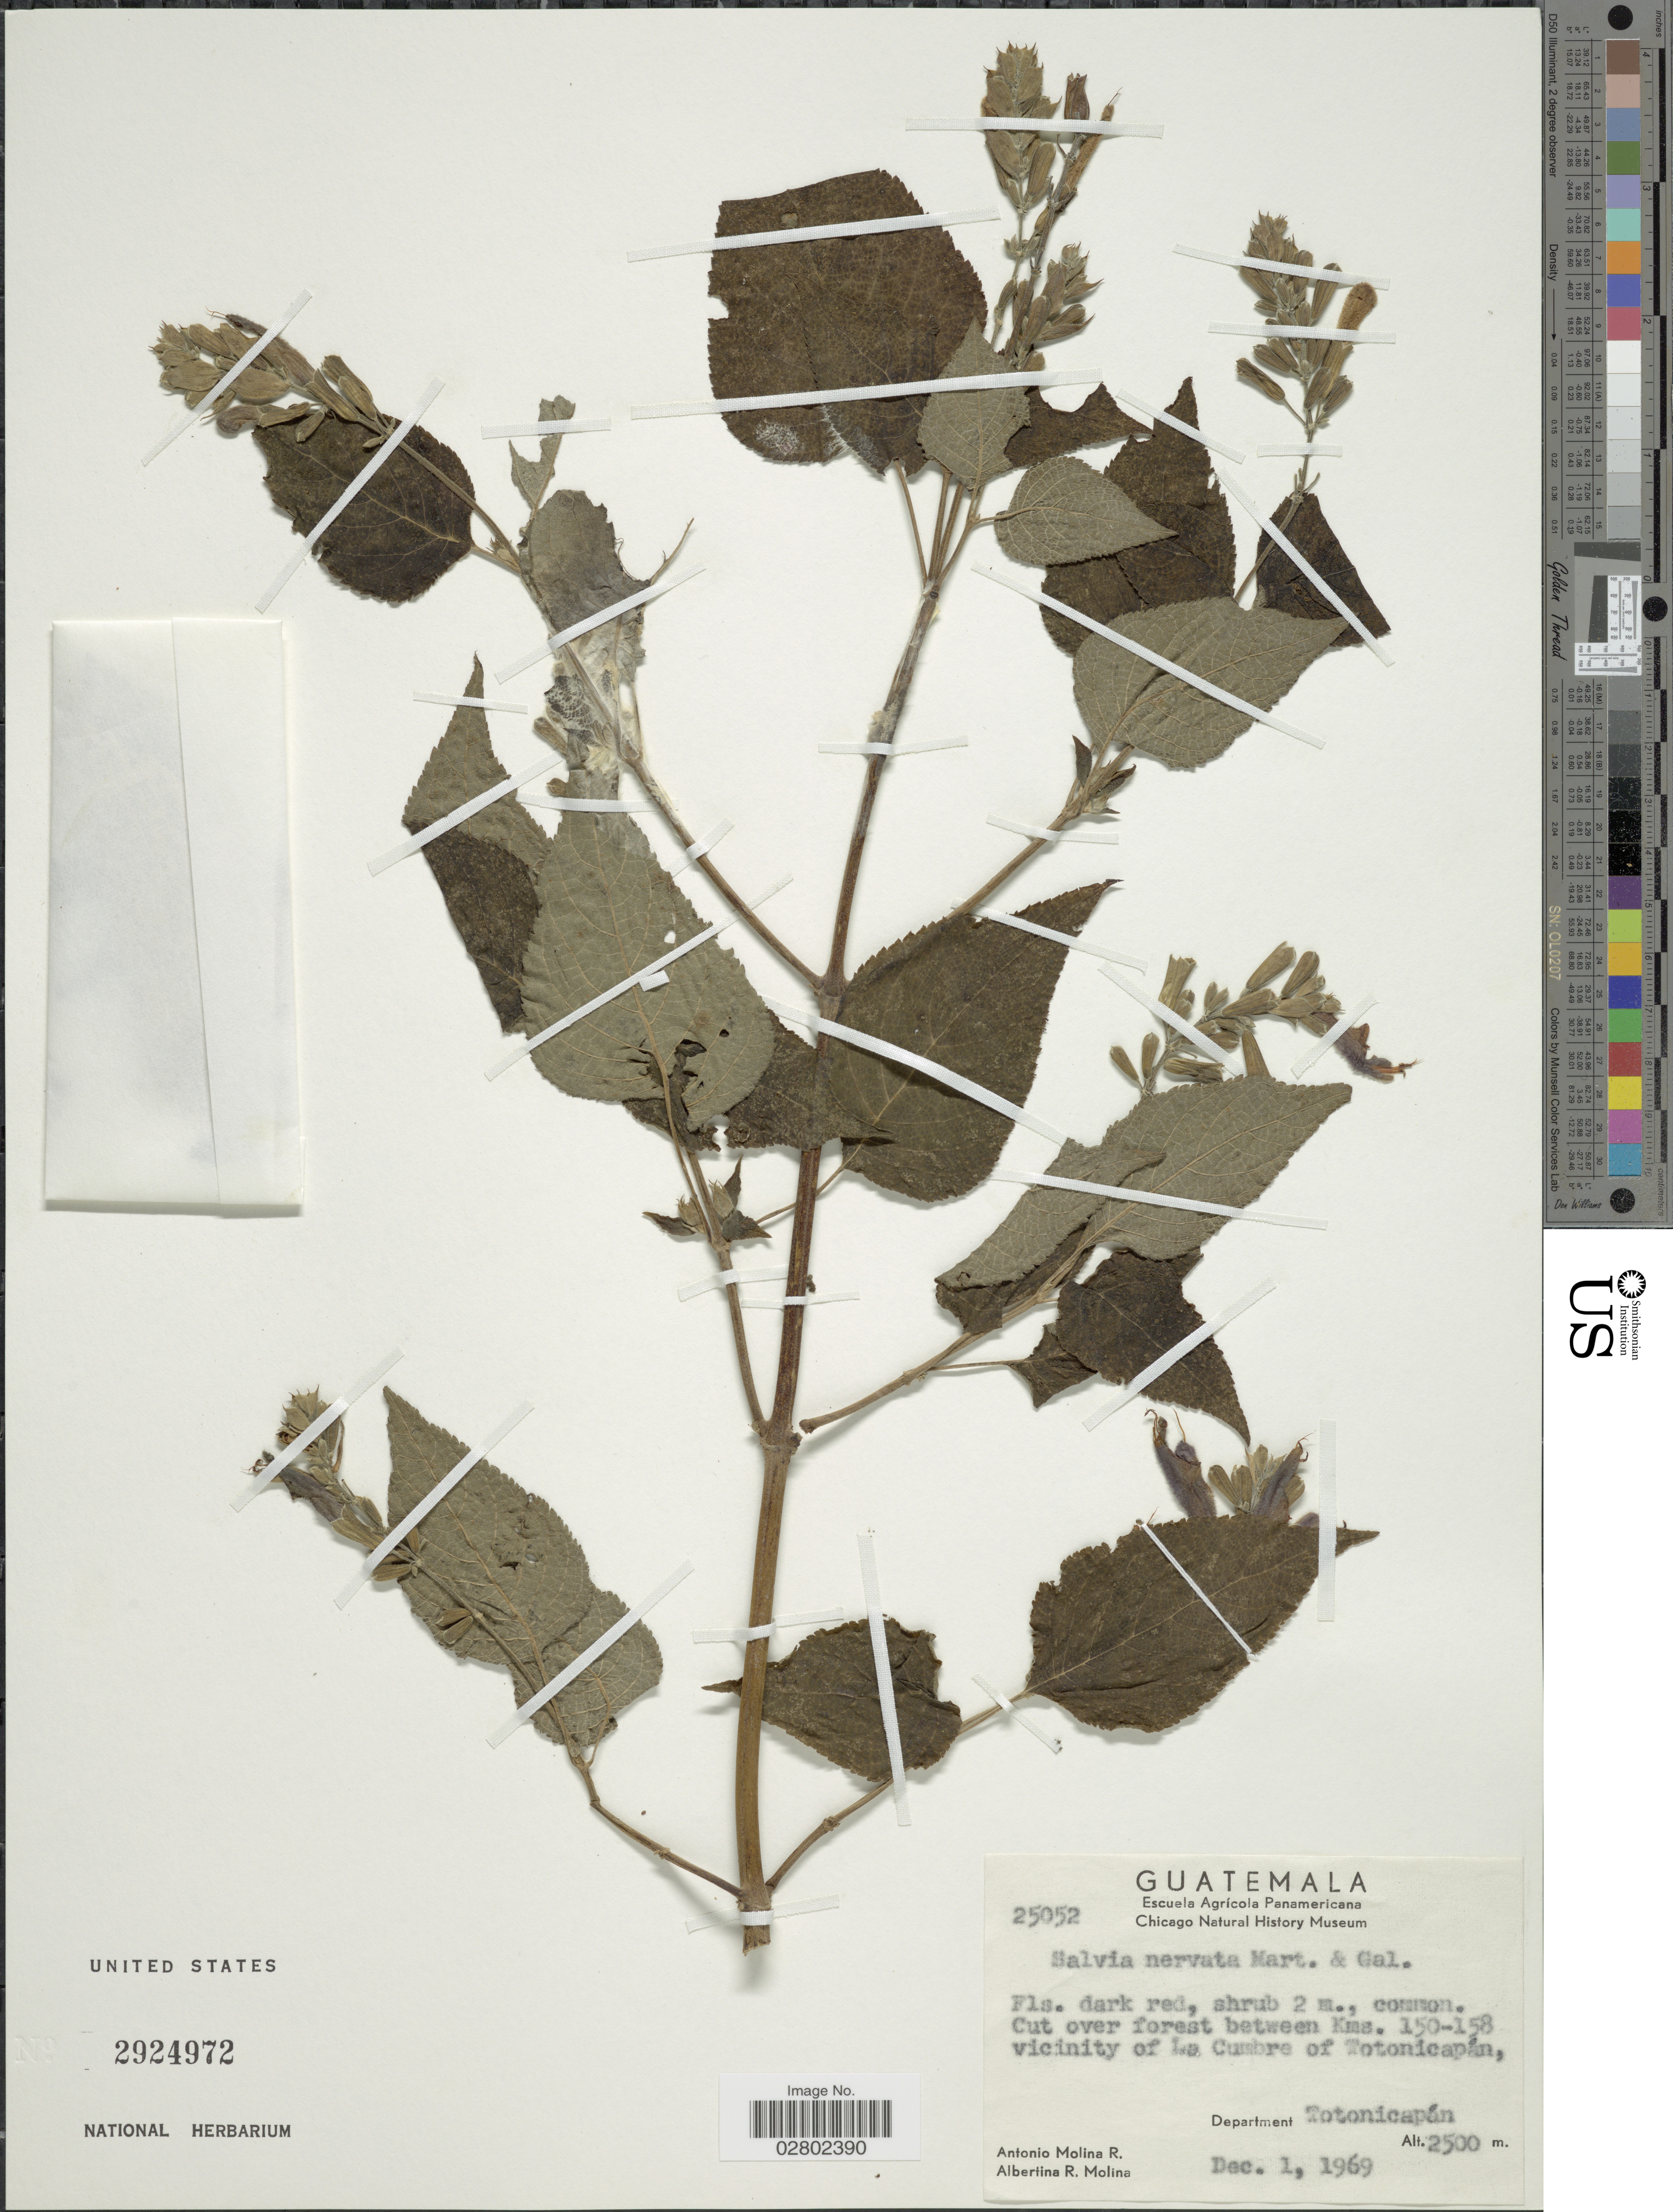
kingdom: Plantae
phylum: Tracheophyta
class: Magnoliopsida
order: Lamiales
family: Lamiaceae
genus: Salvia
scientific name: Salvia nervata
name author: M. Martens & Galeotti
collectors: A. Molina R. & A. R. Molina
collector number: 25052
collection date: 1969-12-01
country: Guatemala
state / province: Totonicapan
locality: Cut over forest between Kms. 150-158 vicinity of La Cumbre of Totonicapán, Department Totonicapán.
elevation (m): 2500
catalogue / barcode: US 2924972